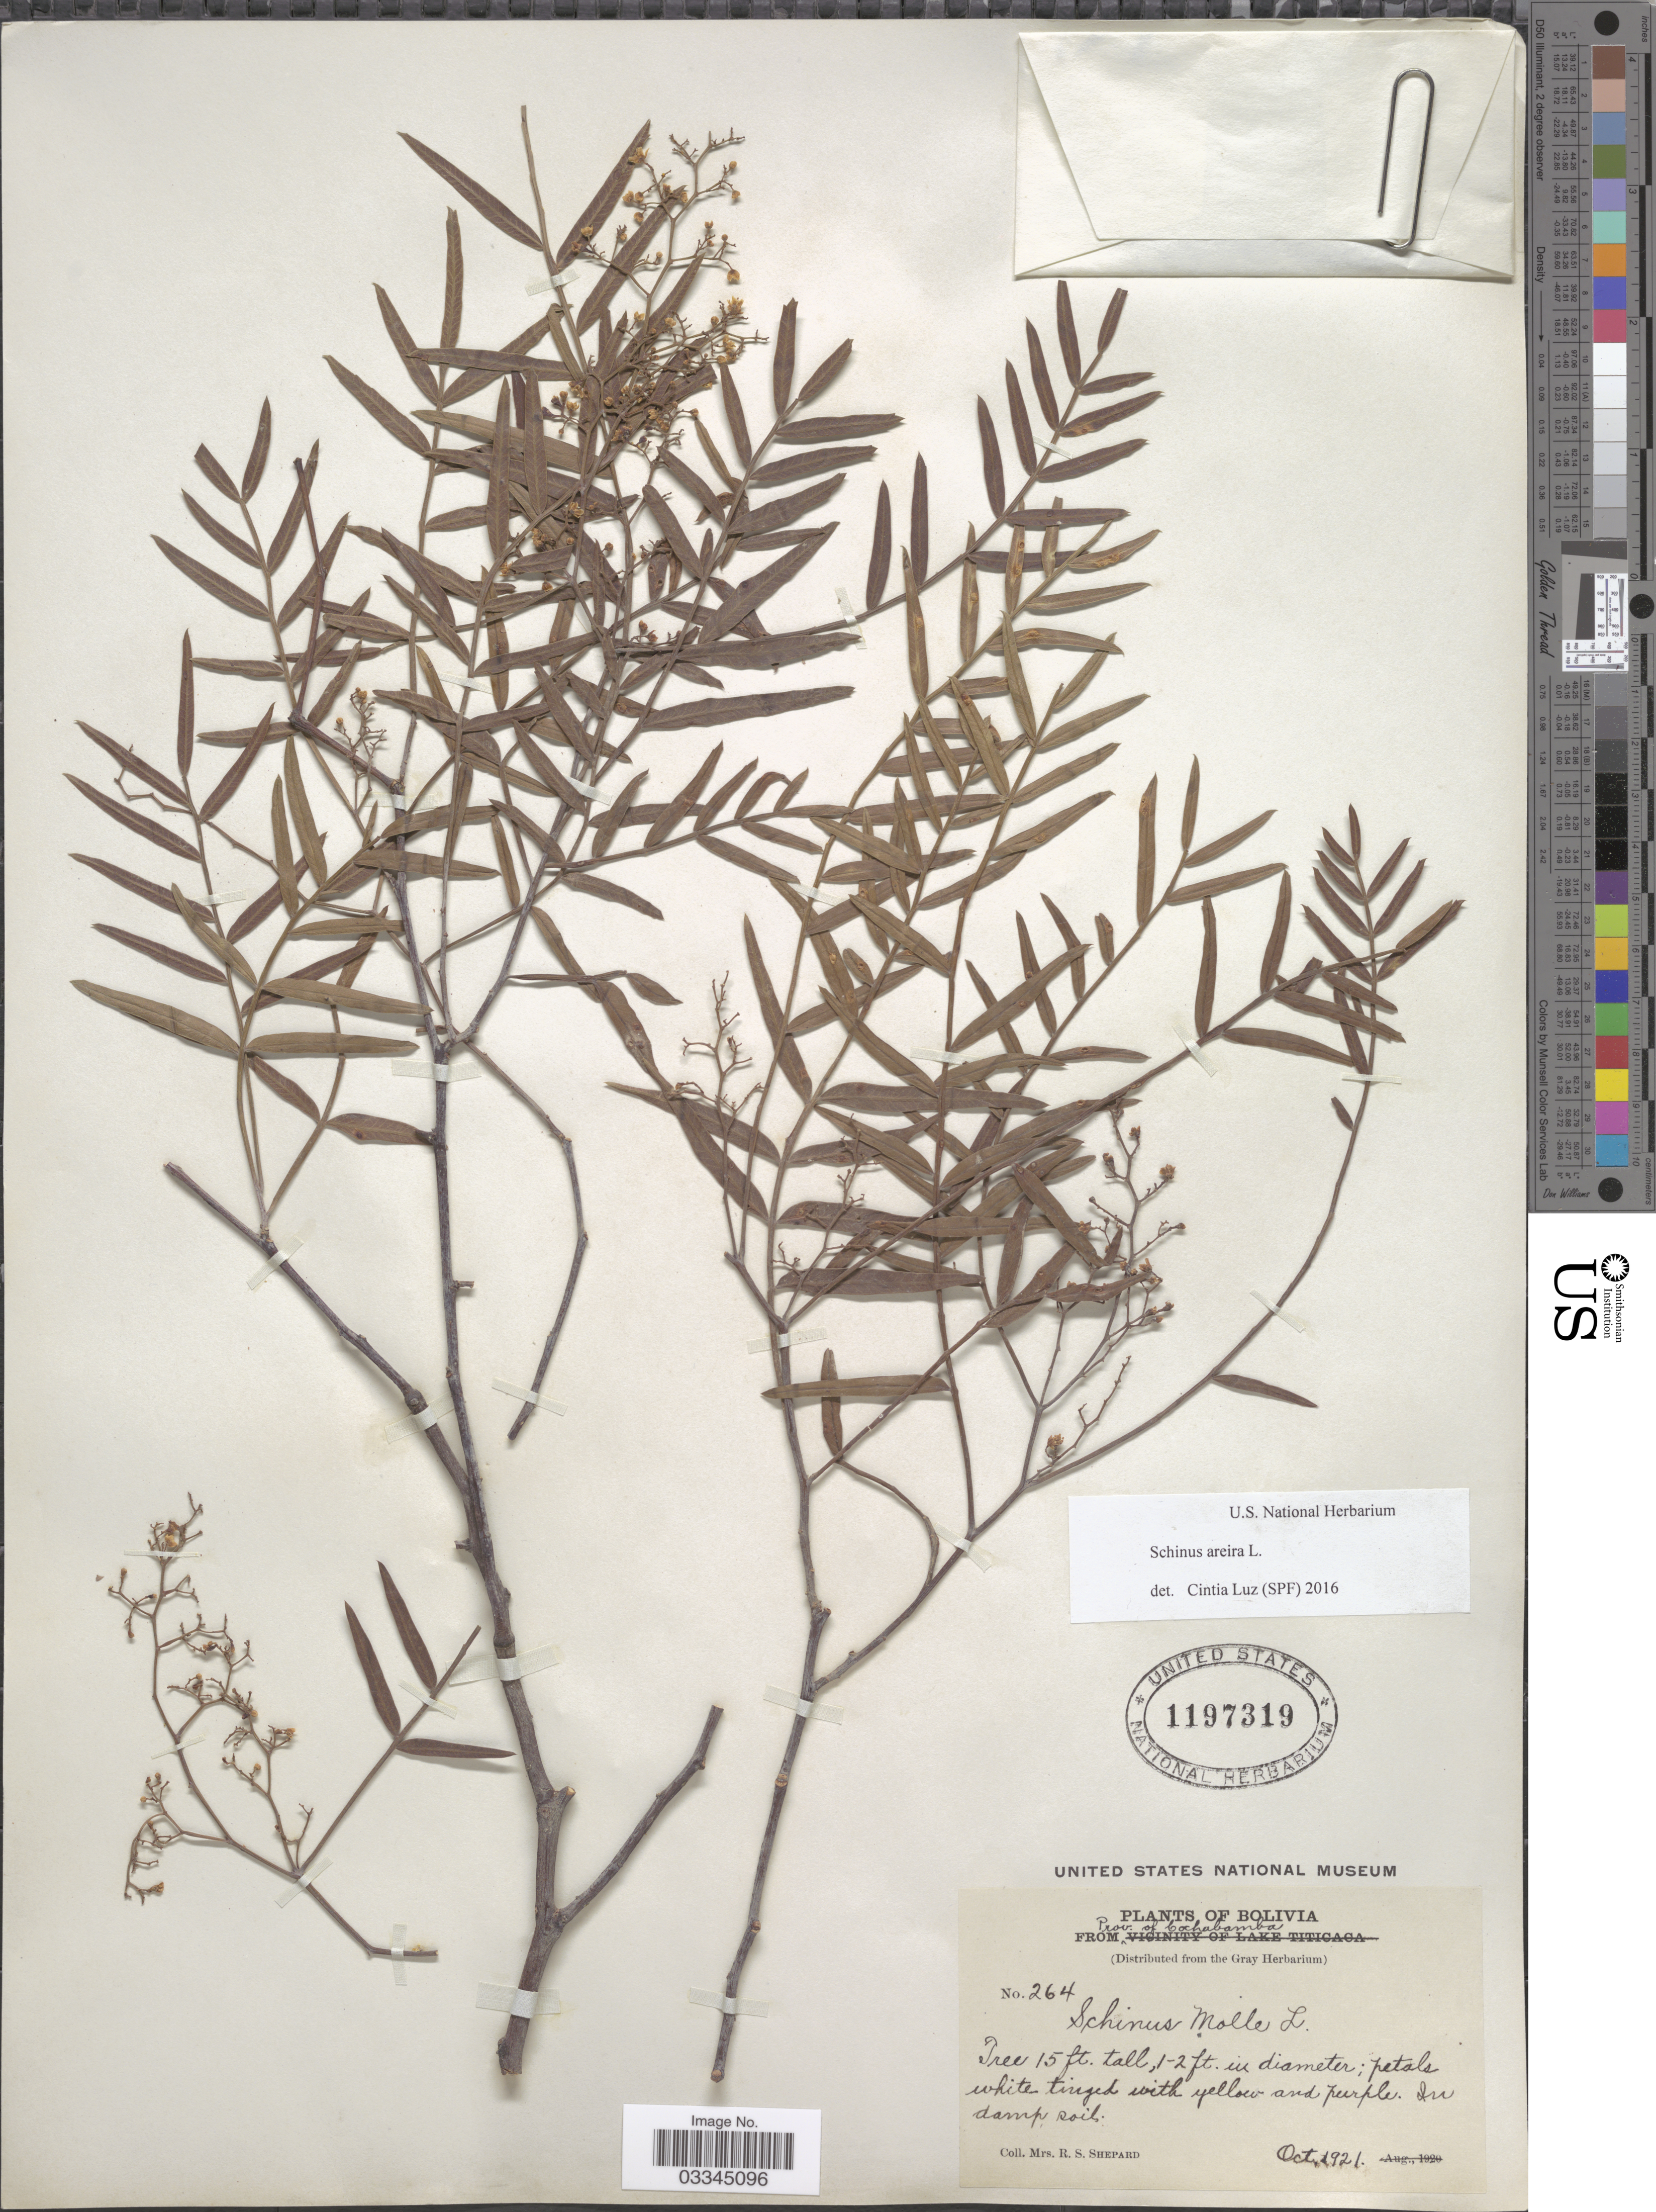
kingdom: Plantae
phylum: Tracheophyta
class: Magnoliopsida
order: Sapindales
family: Anacardiaceae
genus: Schinus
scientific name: Schinus areira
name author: L.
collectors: R. Shepard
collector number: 264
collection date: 1921-10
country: Bolivia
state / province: Cochabamba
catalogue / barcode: US 1197319